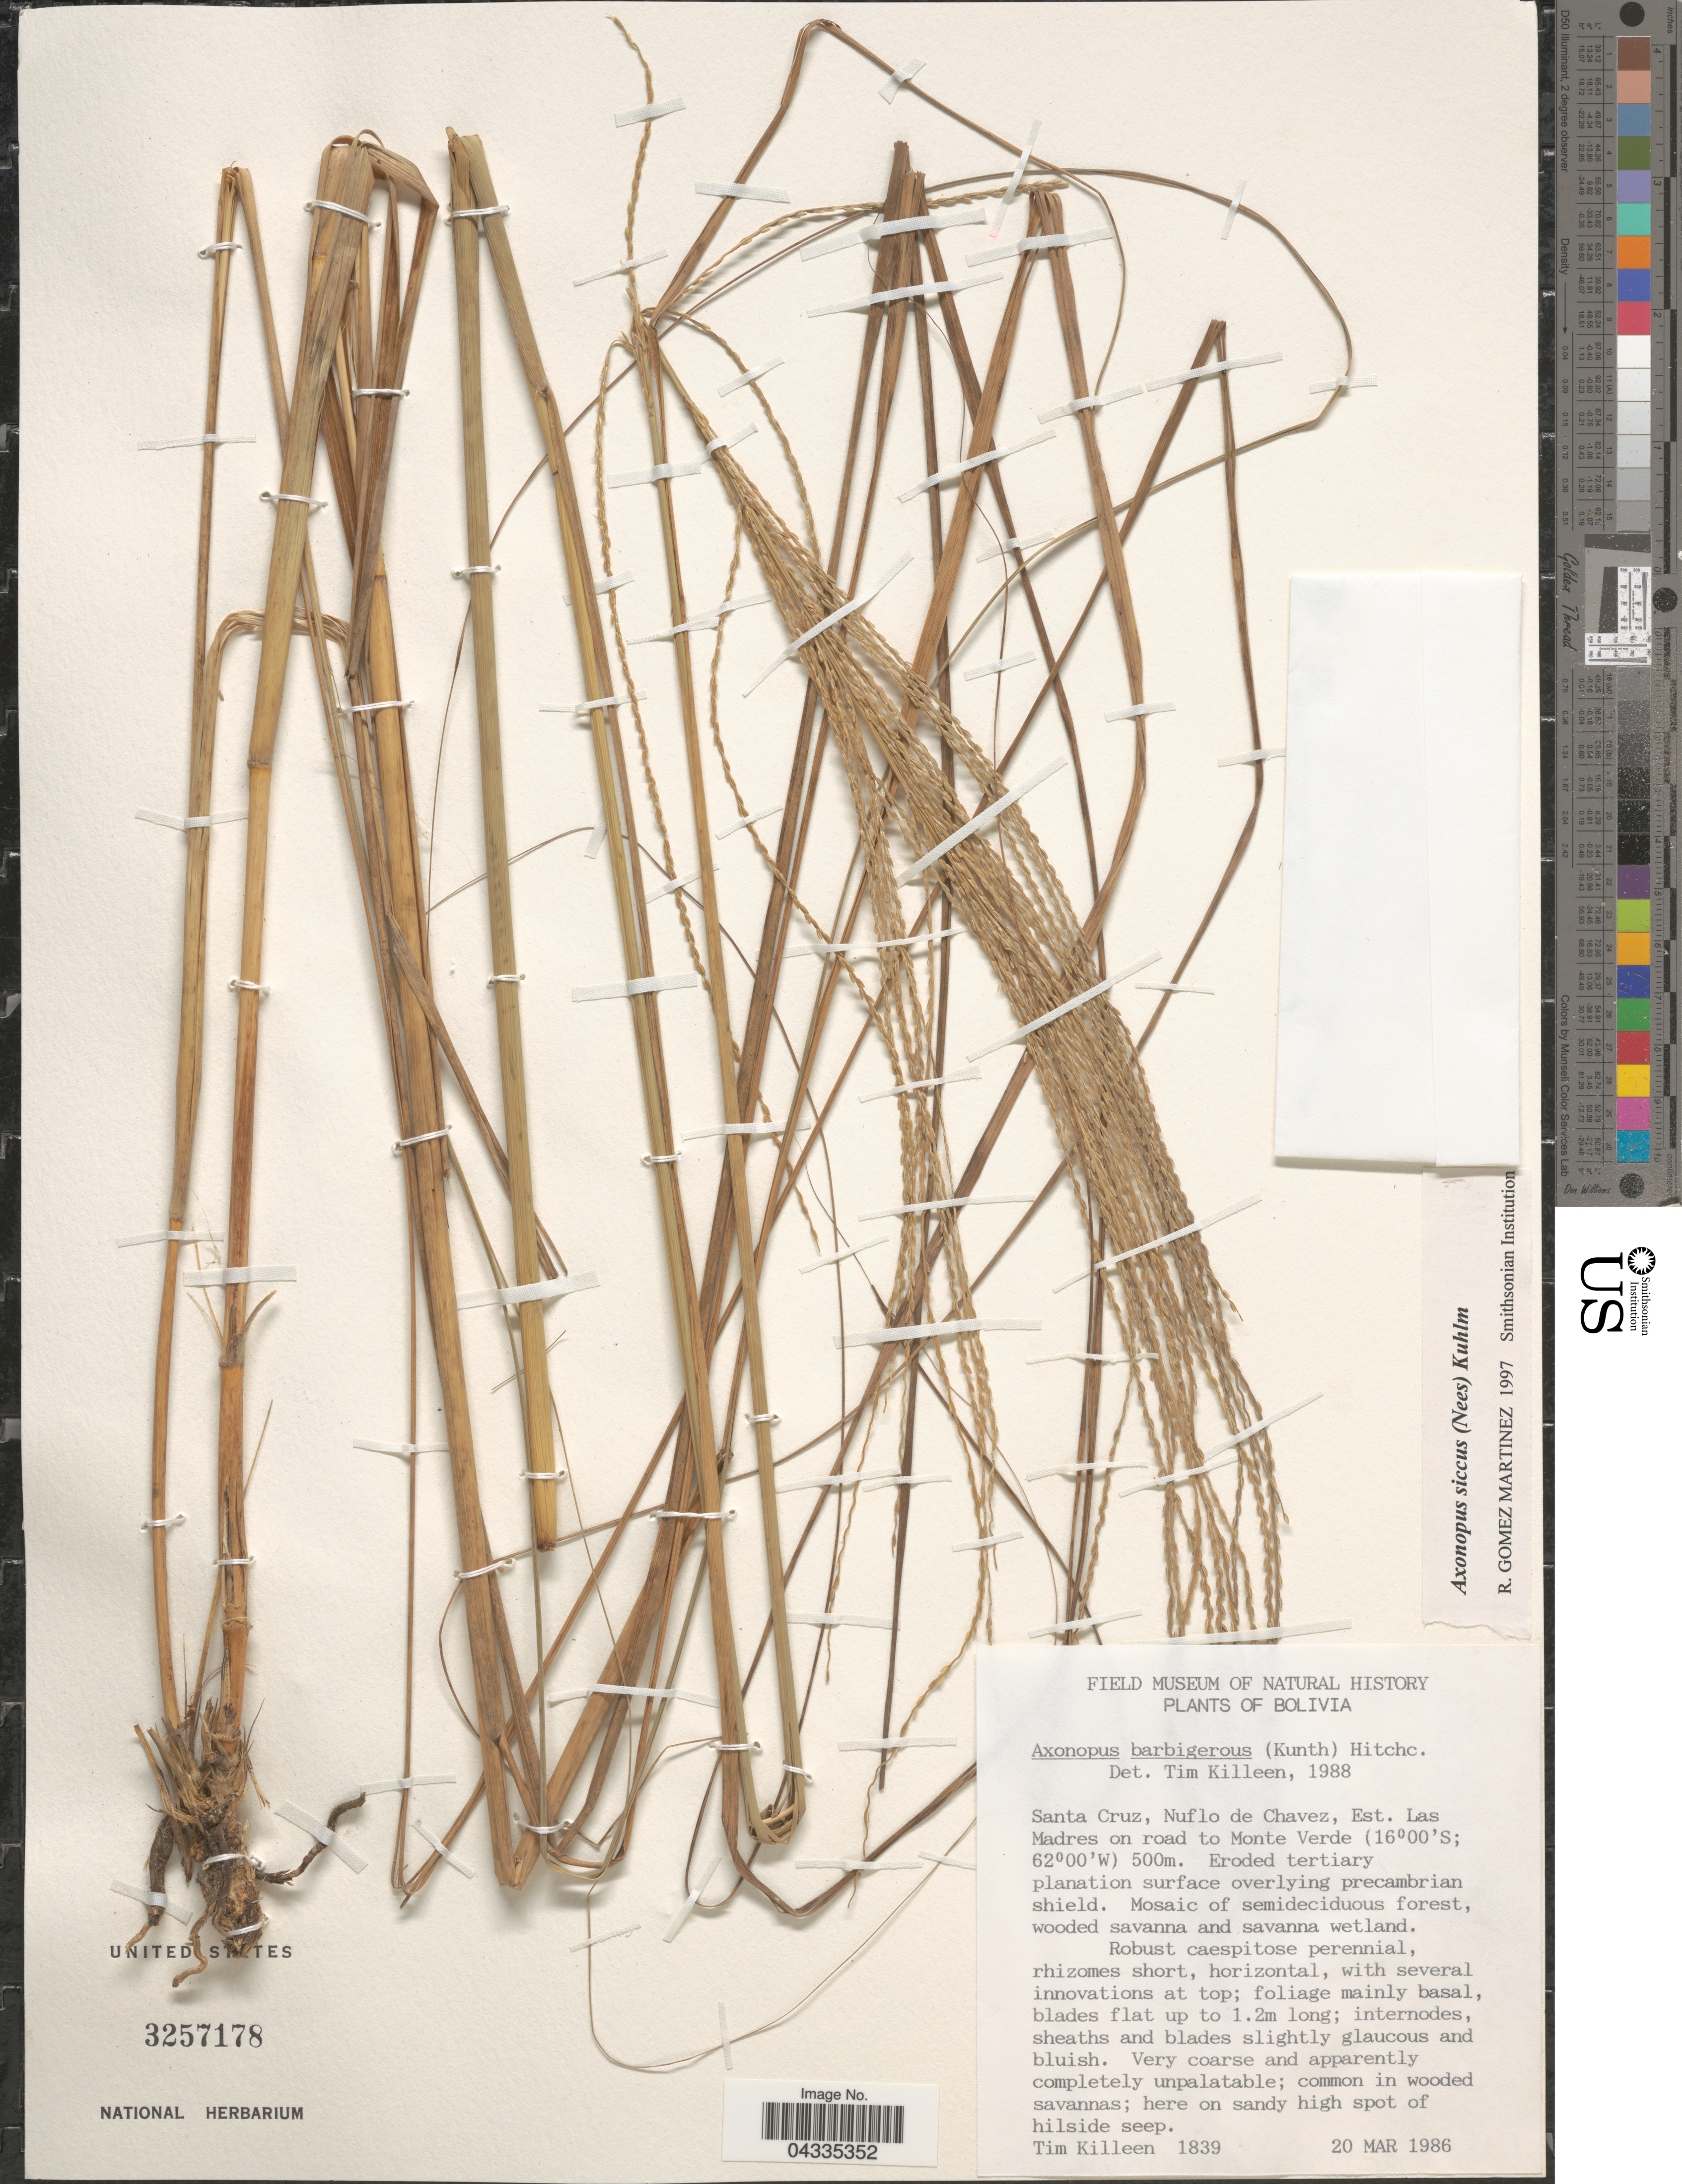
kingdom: Plantae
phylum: Tracheophyta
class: Liliopsida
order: Poales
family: Poaceae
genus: Axonopus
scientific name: Axonopus siccus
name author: (Nees) Kuhlm.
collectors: T. J. Killeen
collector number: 1839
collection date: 1986-03-20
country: Bolivia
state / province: Santa Cruz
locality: Nuflo de Chavez, Est. Las Madres on road to Monte Verde.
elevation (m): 500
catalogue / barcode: US 3257178